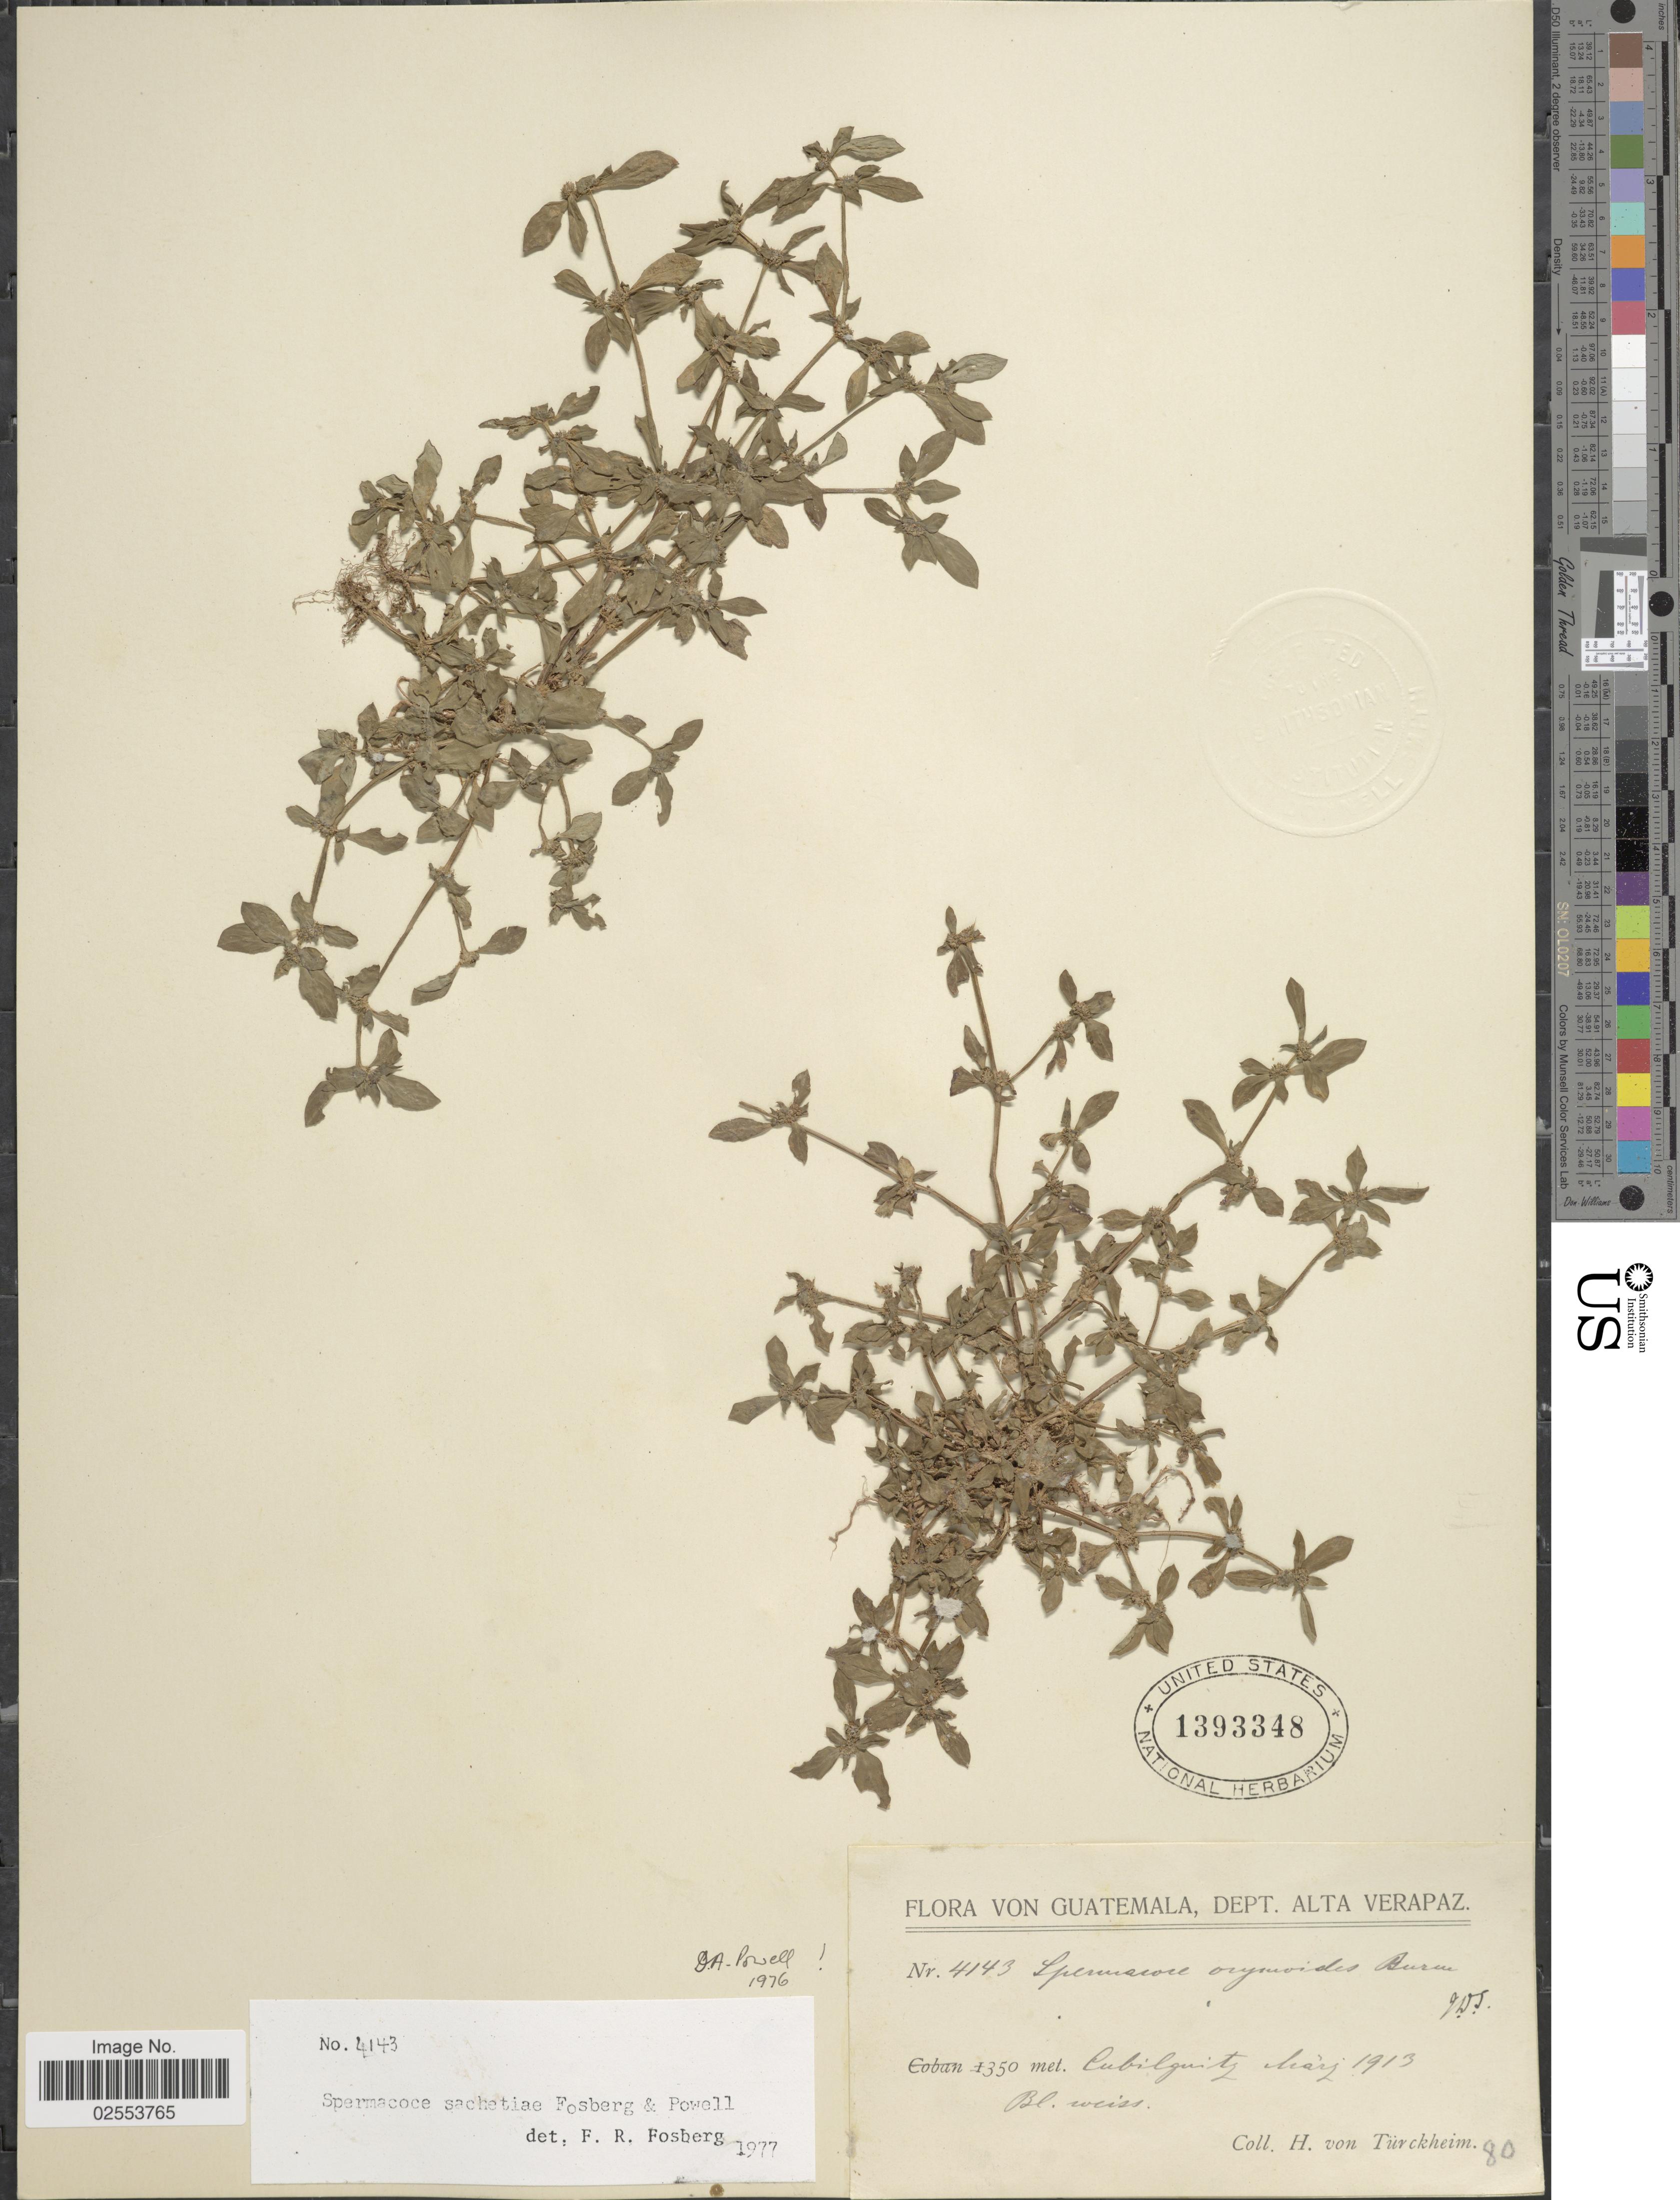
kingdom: Plantae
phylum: Tracheophyta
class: Magnoliopsida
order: Gentianales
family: Rubiaceae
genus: Spermacoce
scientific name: Spermacoce sachetiae Fosberg & D.A. Powell sp. nov. ined.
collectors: H. von Türckheim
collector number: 4143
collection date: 1913-05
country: Guatemala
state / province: Alta Verapaz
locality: Cubilguitz.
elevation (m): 350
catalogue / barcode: US 1393348